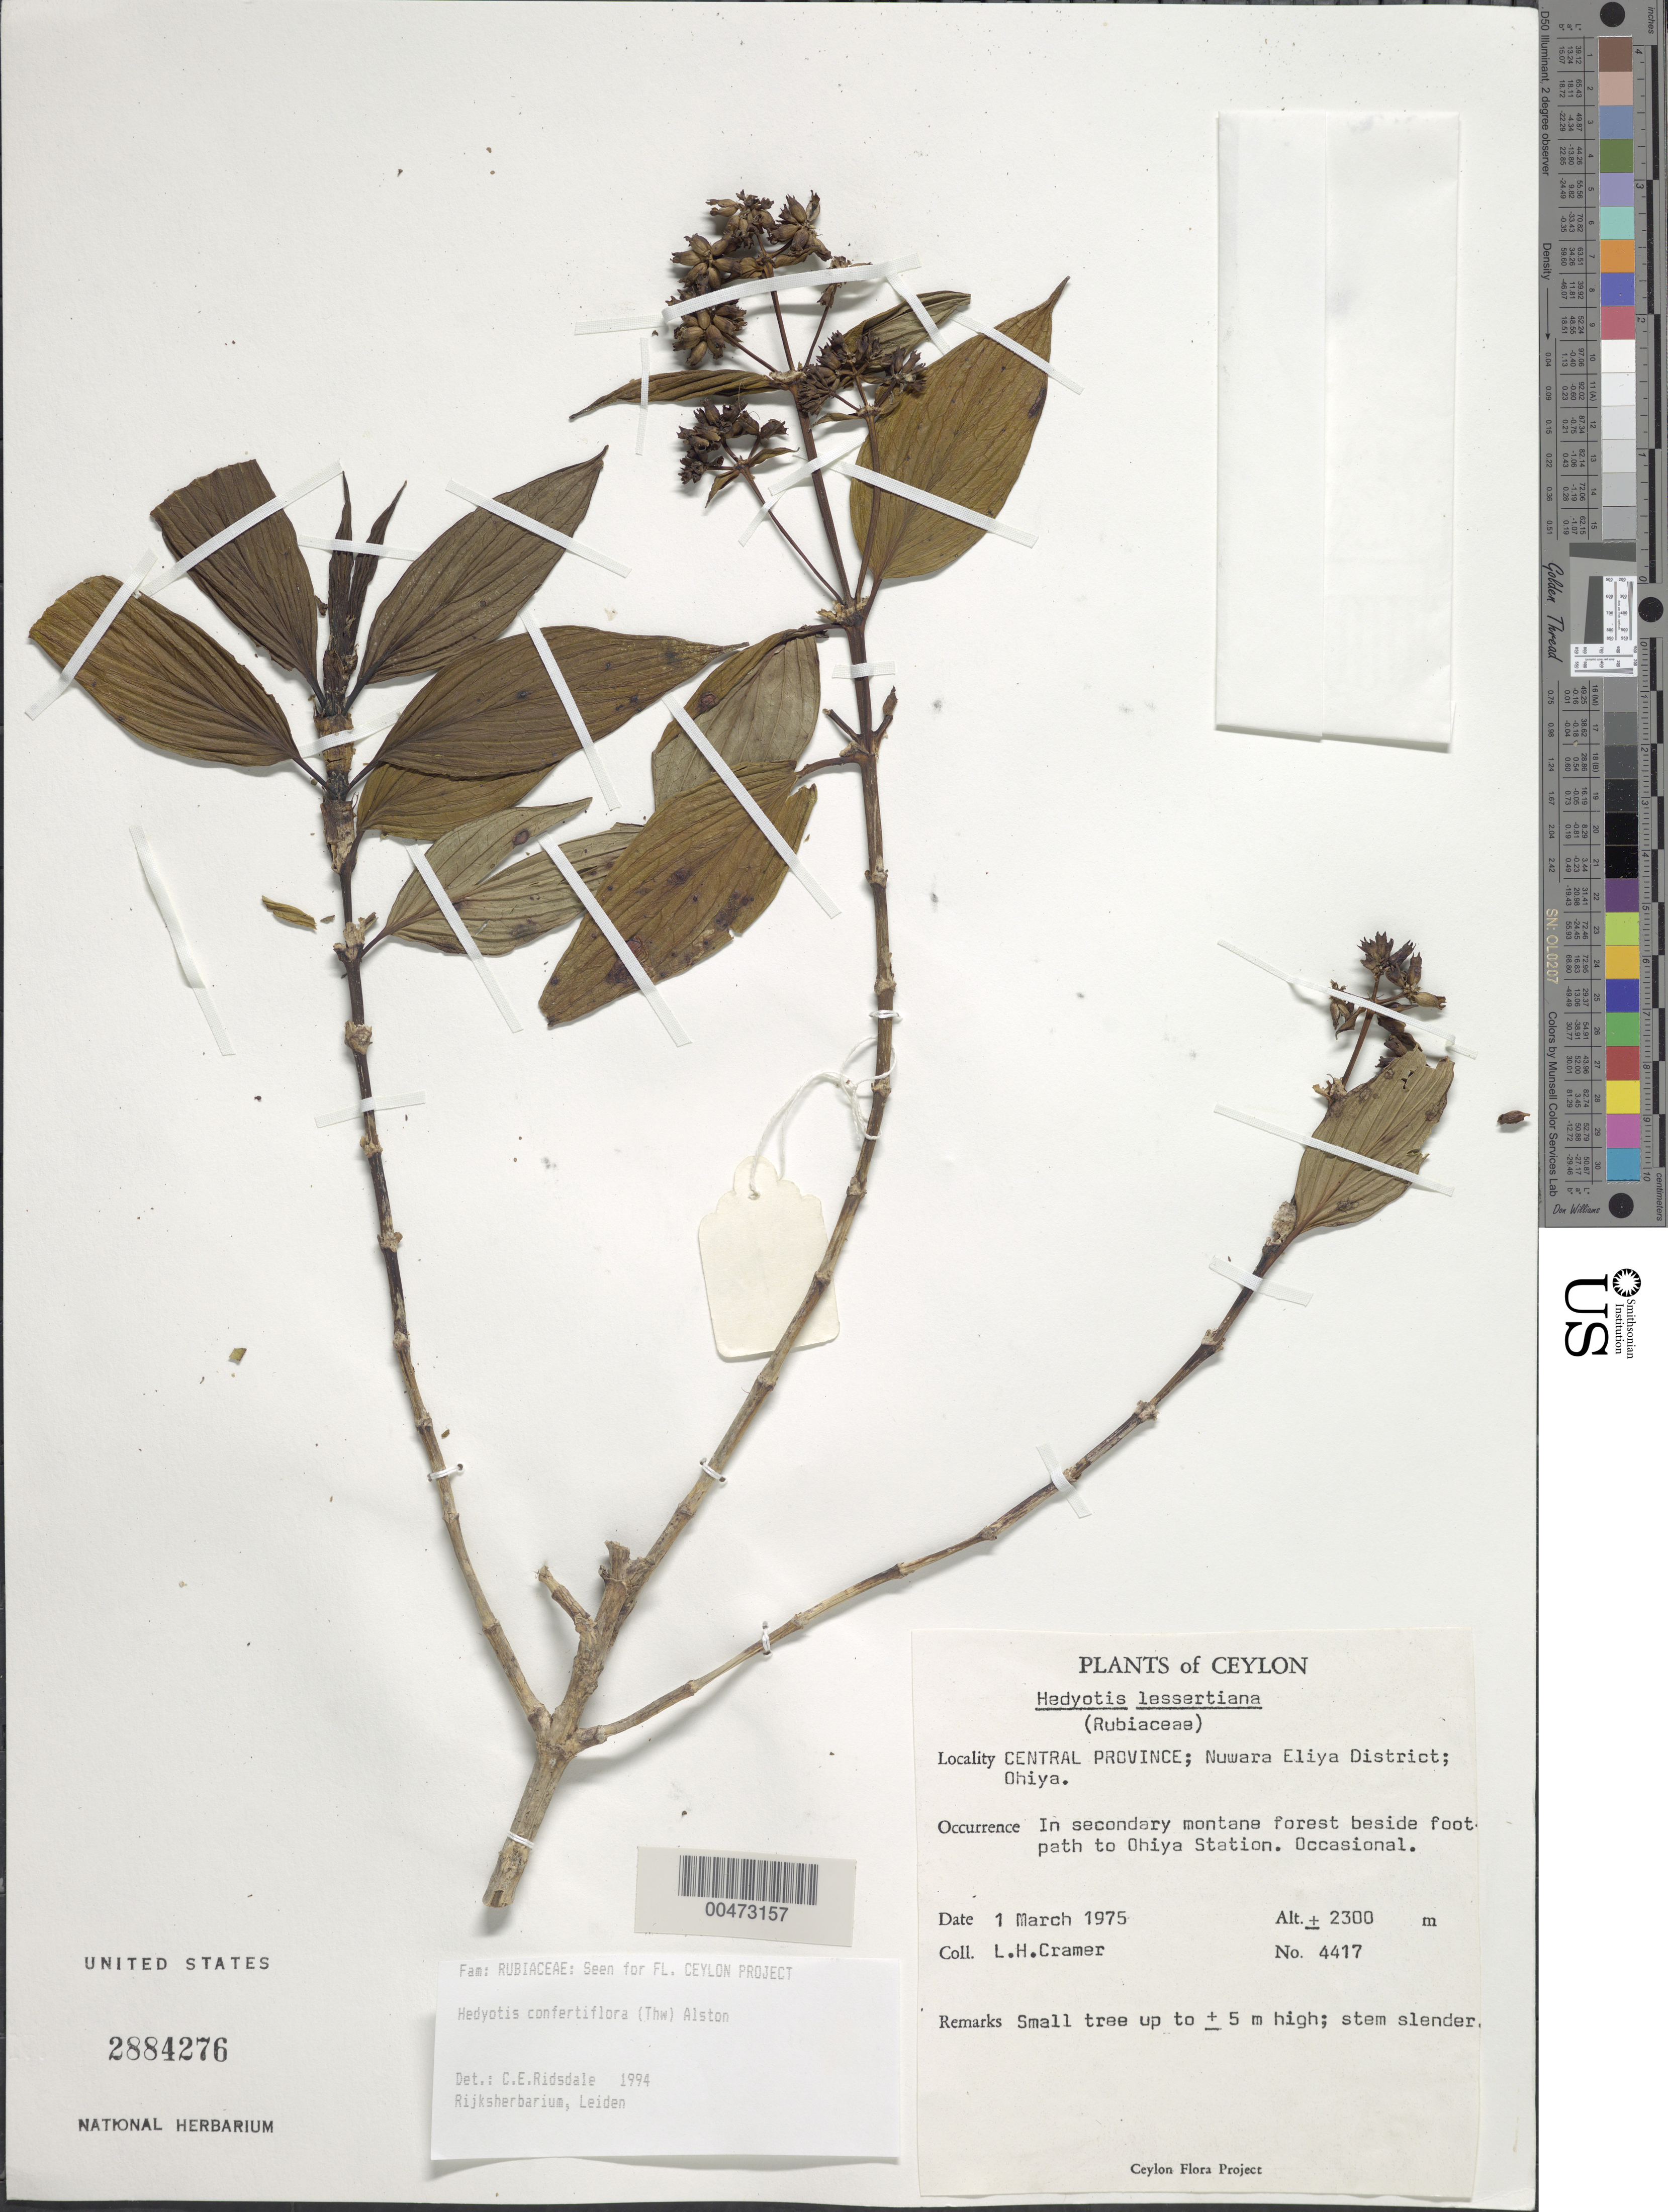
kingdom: Plantae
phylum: Tracheophyta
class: Magnoliopsida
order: Gentianales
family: Rubiaceae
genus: Hedyotis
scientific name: Hedyotis confertiflora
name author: (Thwaites) Alston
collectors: L. H. Cramer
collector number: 4417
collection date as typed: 01 Mar 1975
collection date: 1975-03-01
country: Sri Lanka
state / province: Central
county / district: Nuwara Eliya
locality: Ohiya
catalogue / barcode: US 2884276